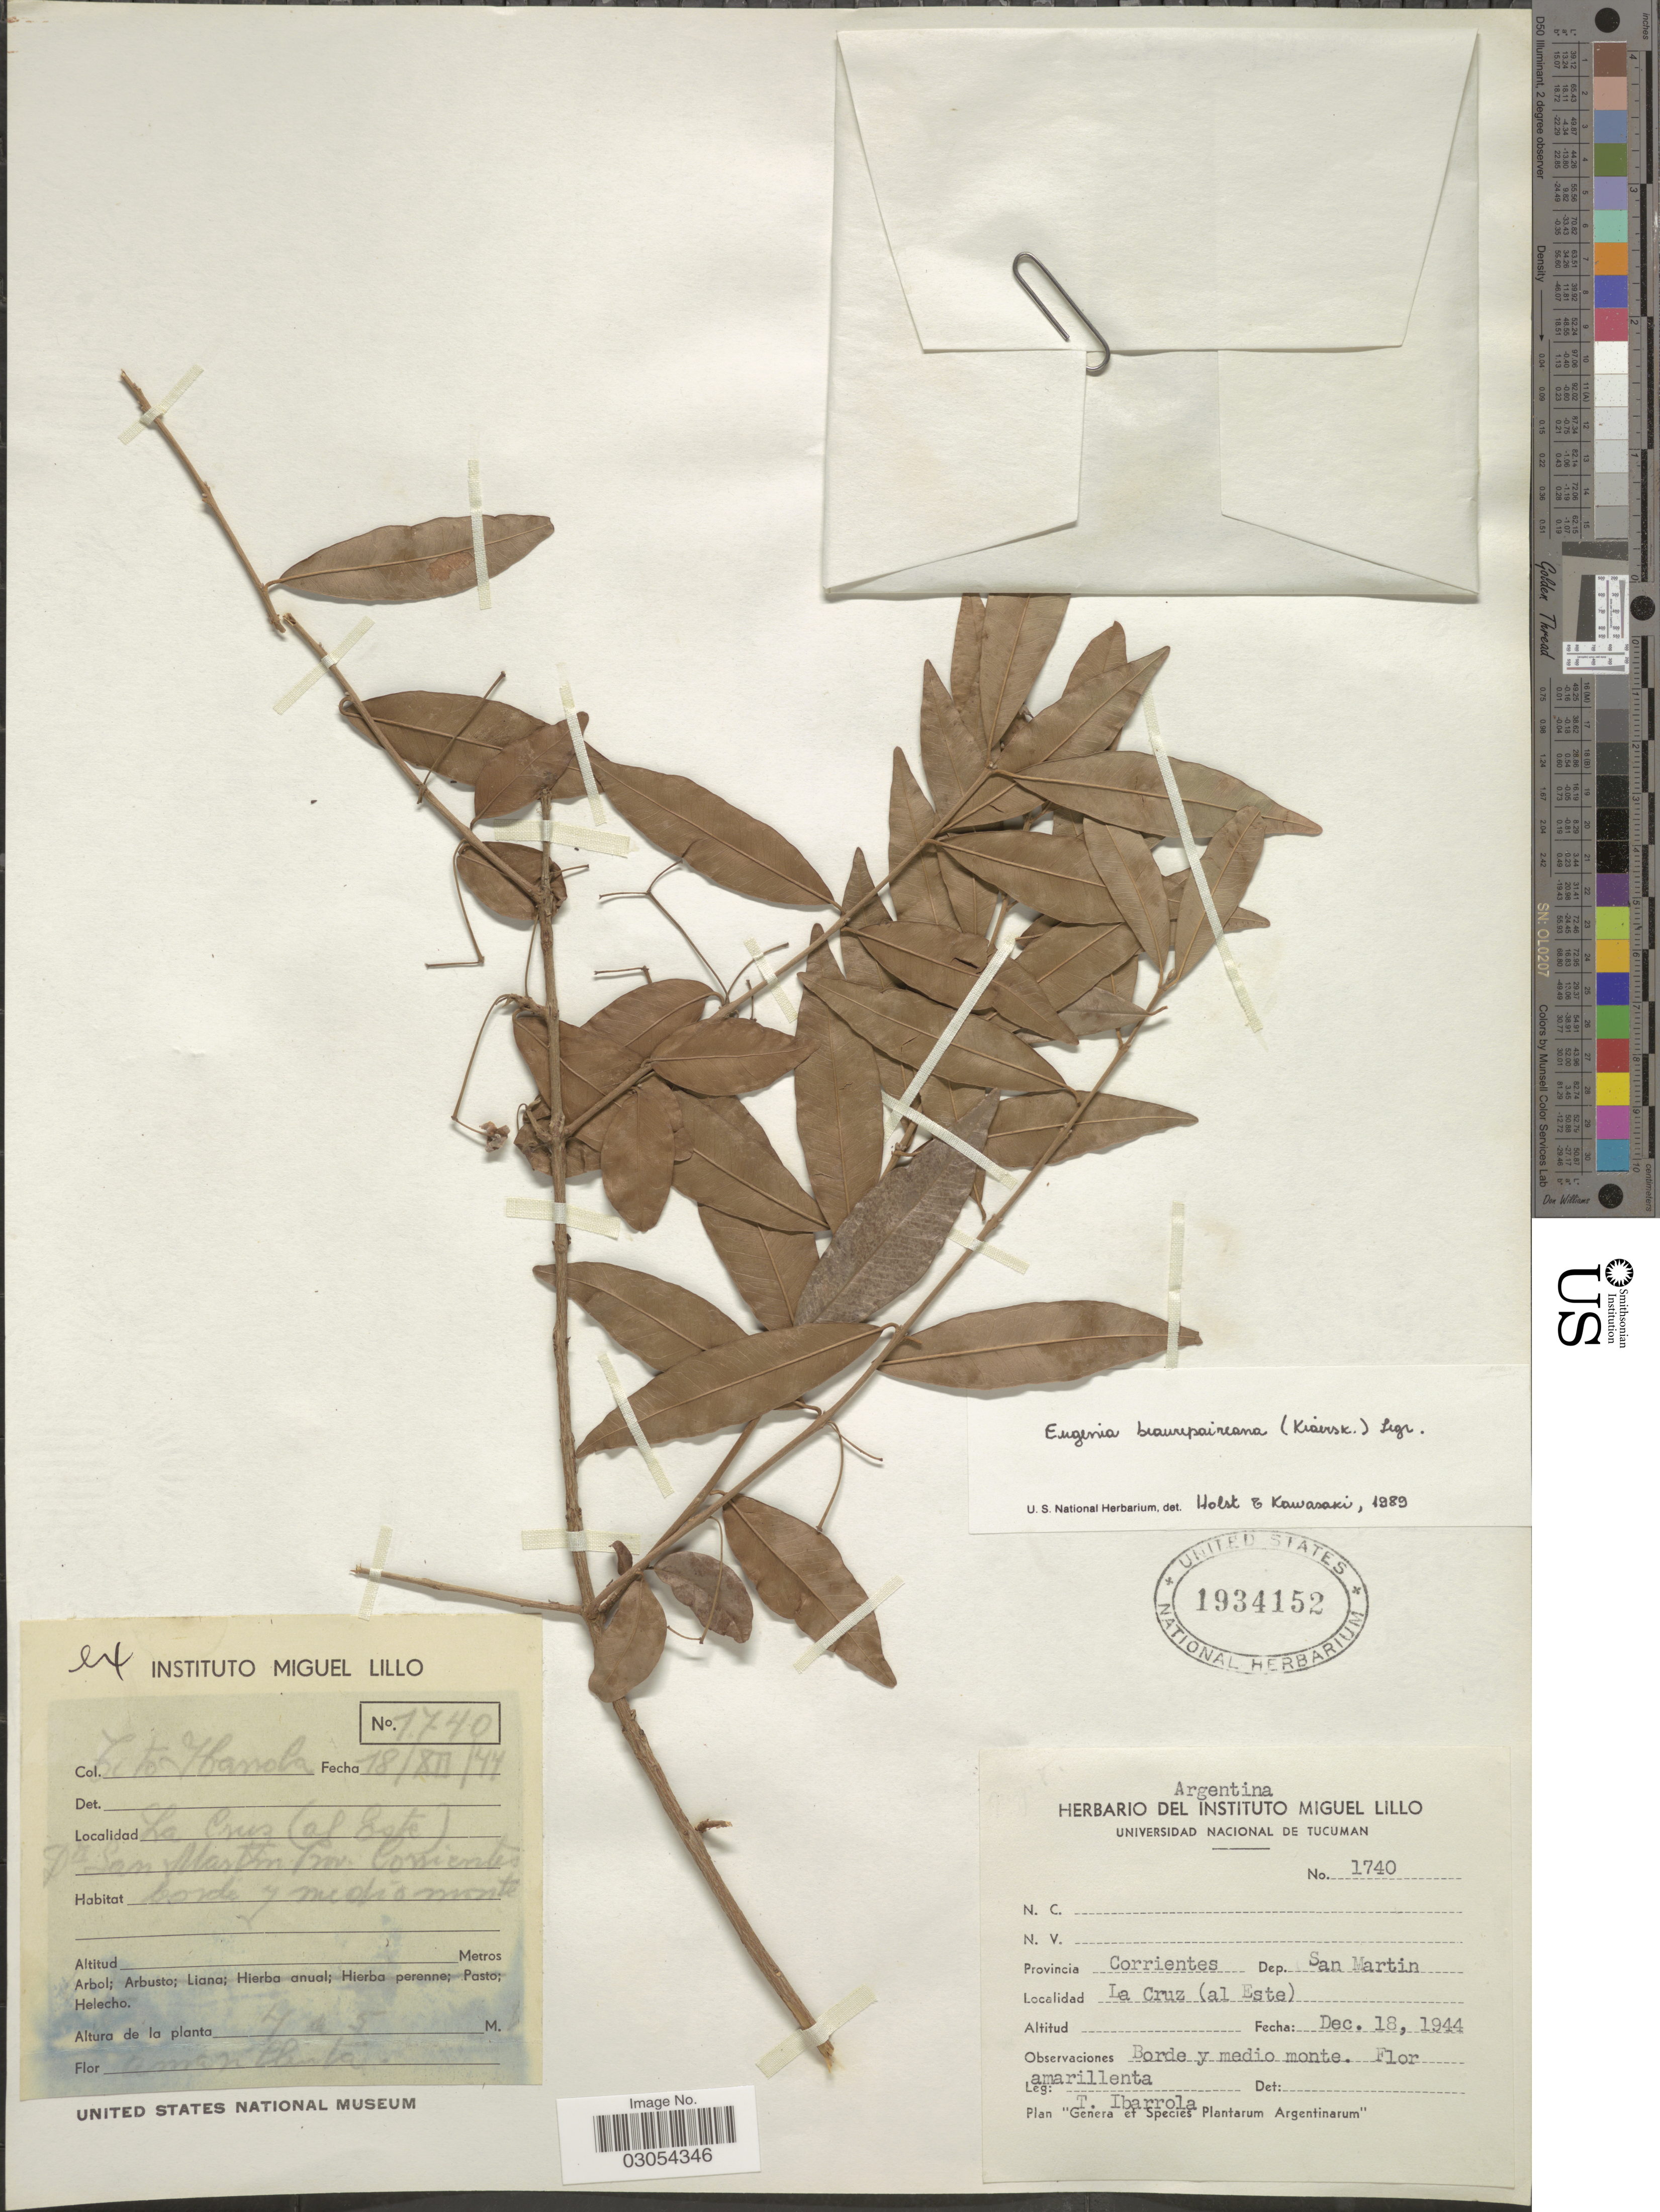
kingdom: Plantae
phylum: Tracheophyta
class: Magnoliopsida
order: Myrtales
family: Myrtaceae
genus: Eugenia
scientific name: Eugenia ternatifolia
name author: Cambess.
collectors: T. Ibarrola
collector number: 1740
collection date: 1944-12-18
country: Argentina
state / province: Corrientes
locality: Provincia Corrientes. Dep. San Martin. La Cruz (al Este).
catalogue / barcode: US 1934152